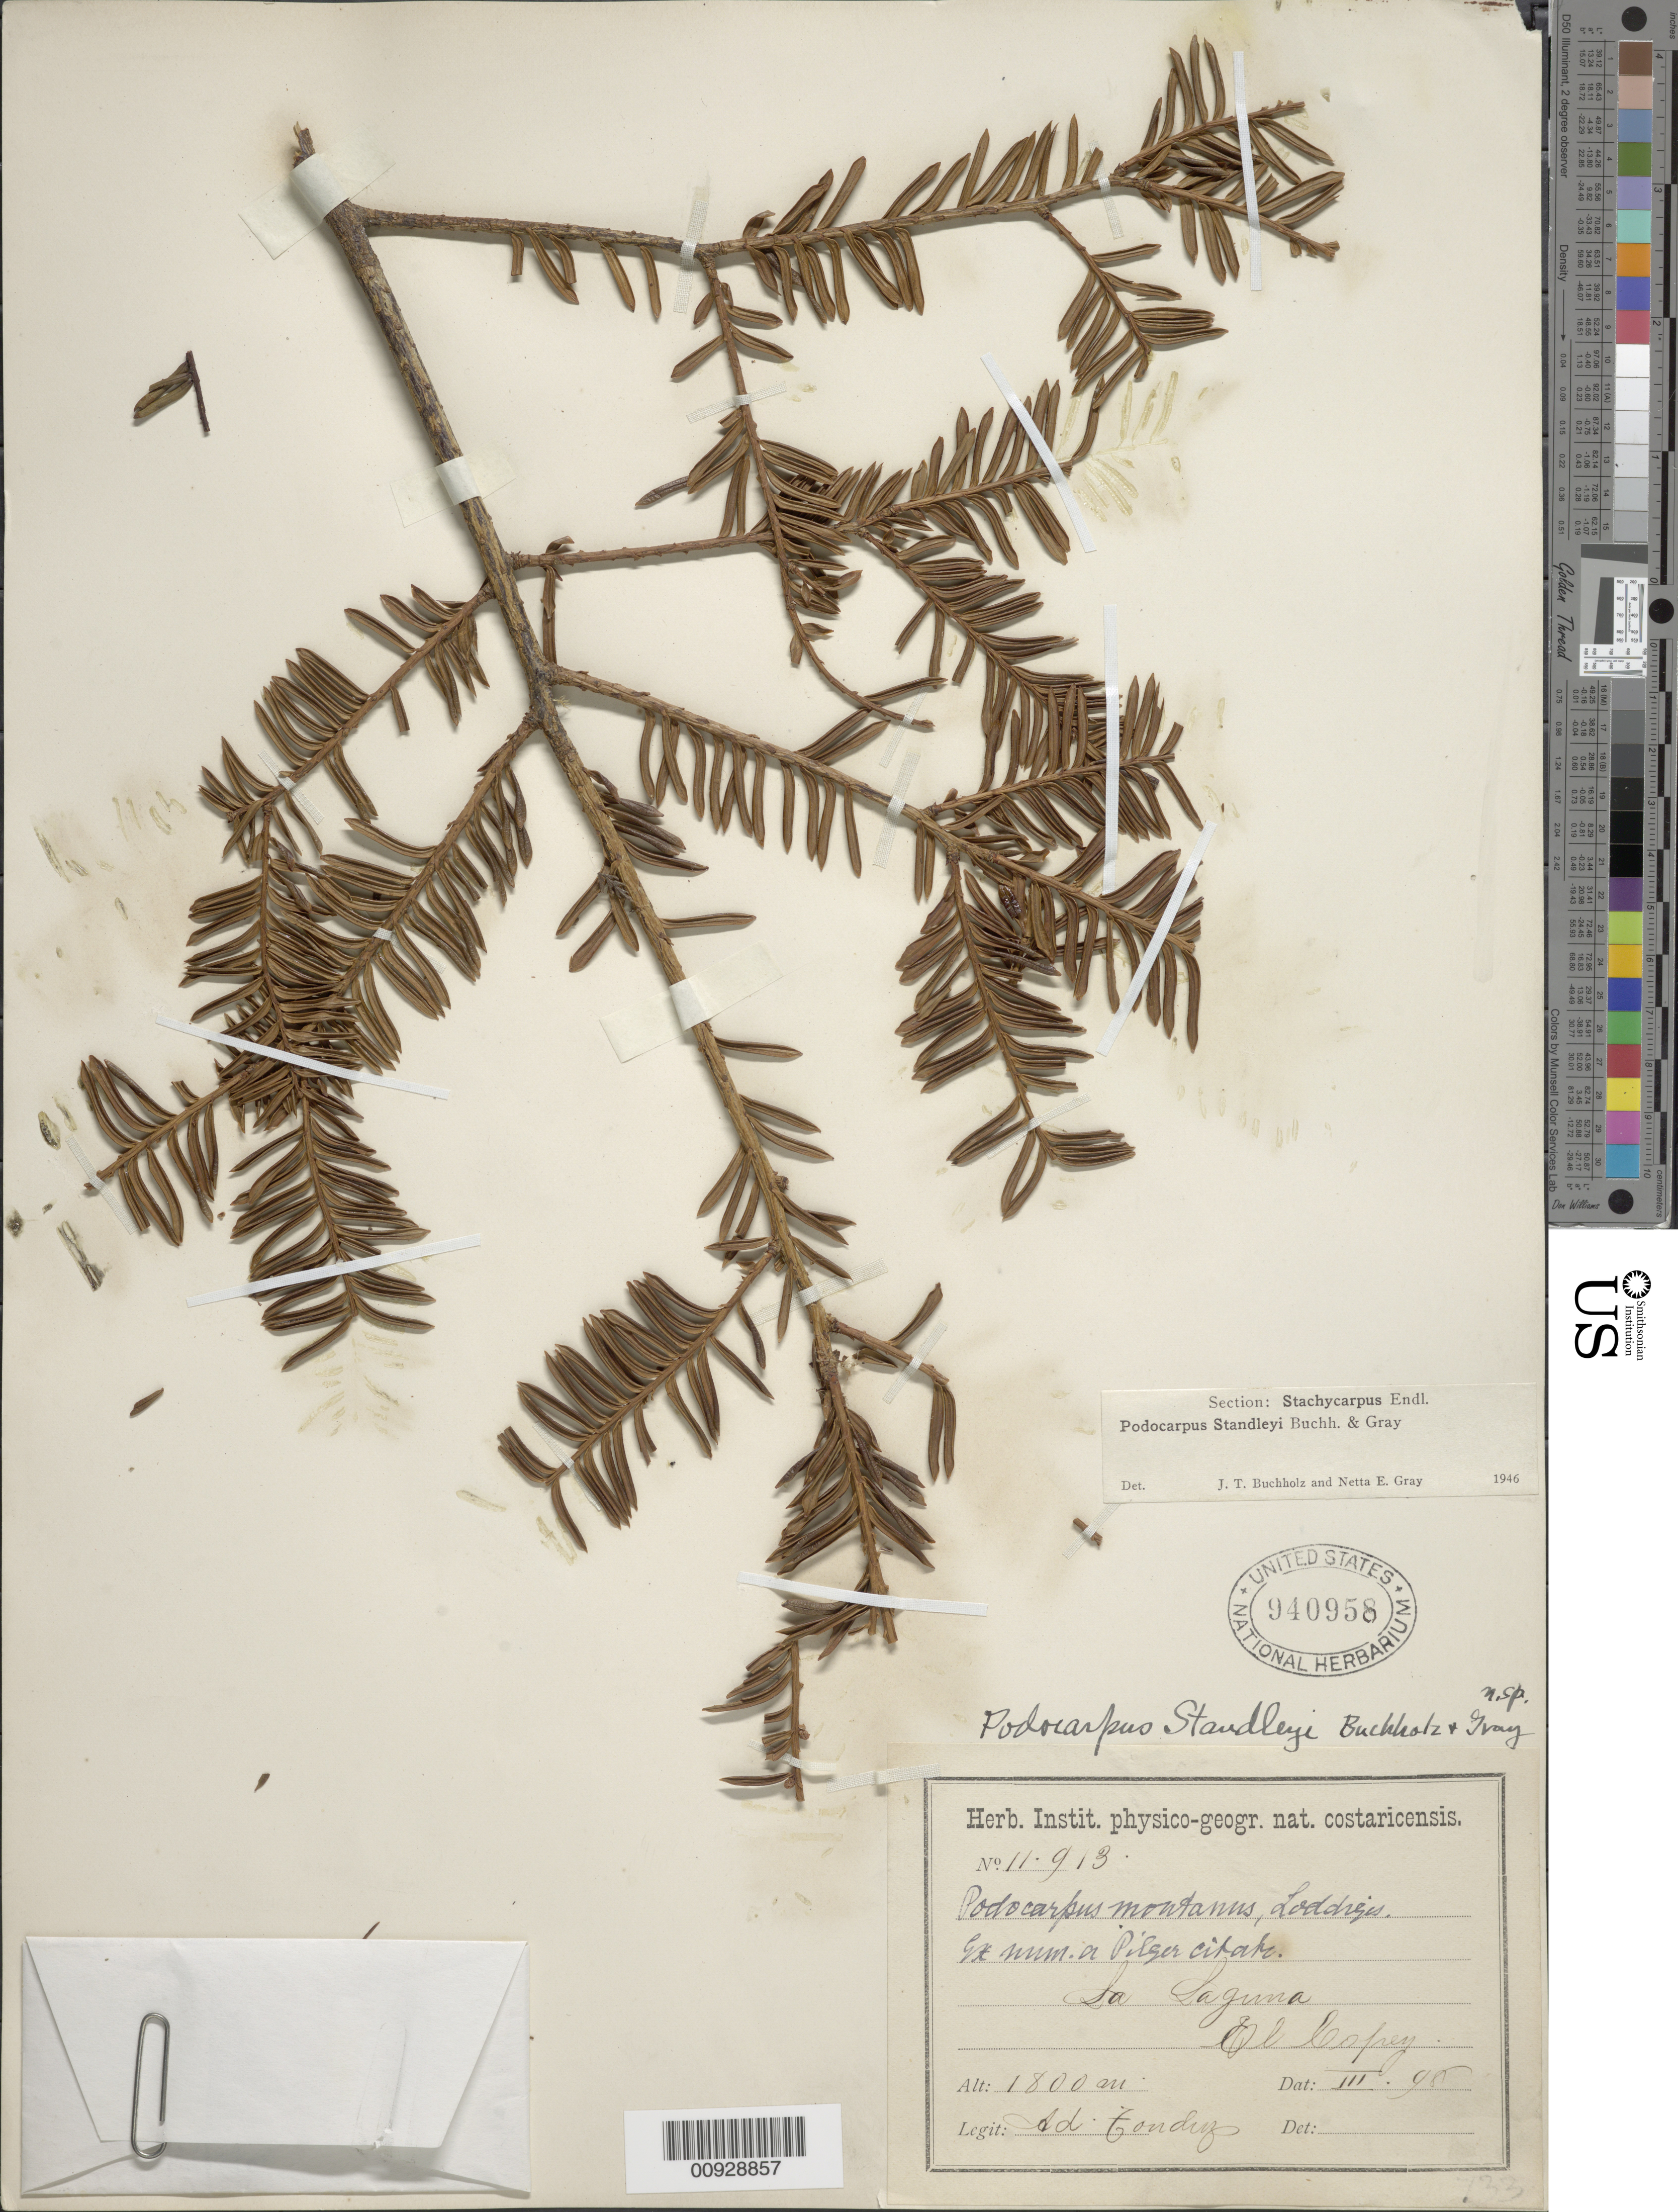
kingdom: Plantae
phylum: Tracheophyta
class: Pinopsida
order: Pinales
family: Podocarpaceae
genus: Podocarpus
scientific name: Podocarpus standleyi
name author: J. Buchholz & N.E. Gray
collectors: A. Tonduz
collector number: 11.913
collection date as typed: Mar 1898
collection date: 1898-03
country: Costa Rica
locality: La Laguna. El Cofrey.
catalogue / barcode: US 940958